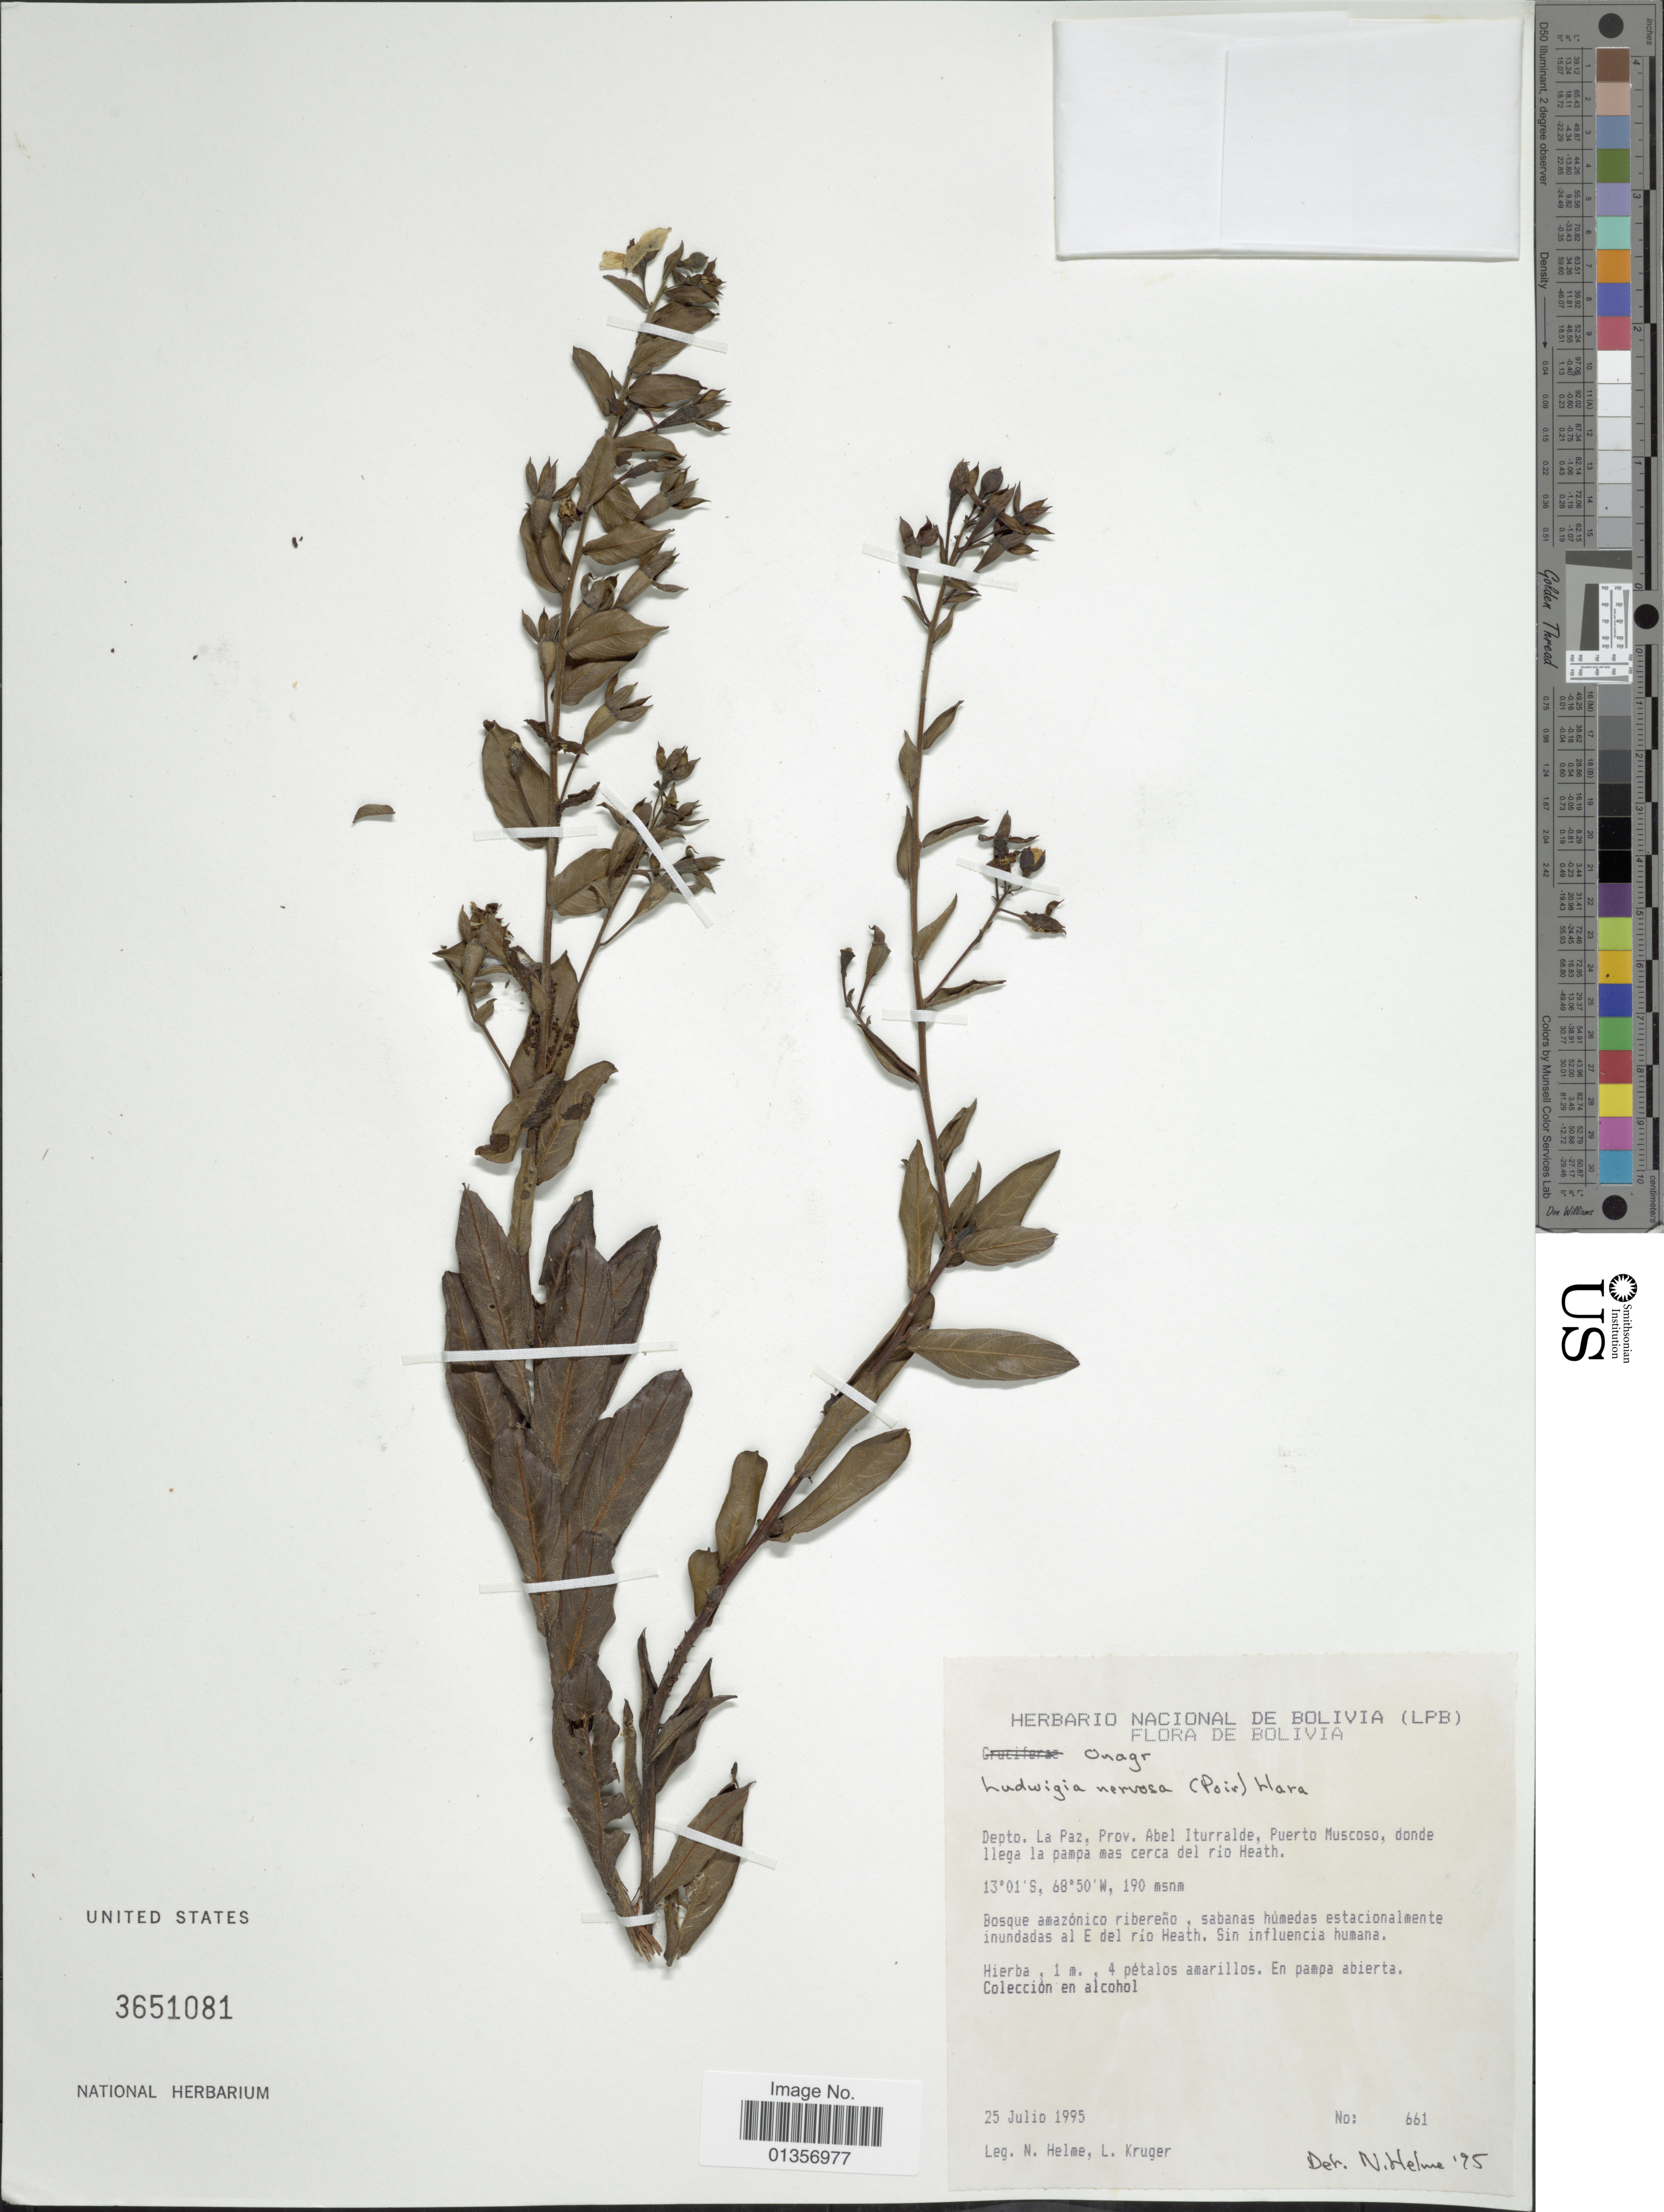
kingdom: Plantae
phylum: Tracheophyta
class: Magnoliopsida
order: Myrtales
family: Onagraceae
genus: Ludwigia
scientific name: Ludwigia nervosa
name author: (Poir.) H. Hara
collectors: N. Helme & L. Kruger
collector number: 661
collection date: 1995-07-25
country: Bolivia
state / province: La Paz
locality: Prov. Abel Iturralde, Puerto Muscoso, donde llega la pampa mas cerca del rio Heath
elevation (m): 190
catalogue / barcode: US 3651081